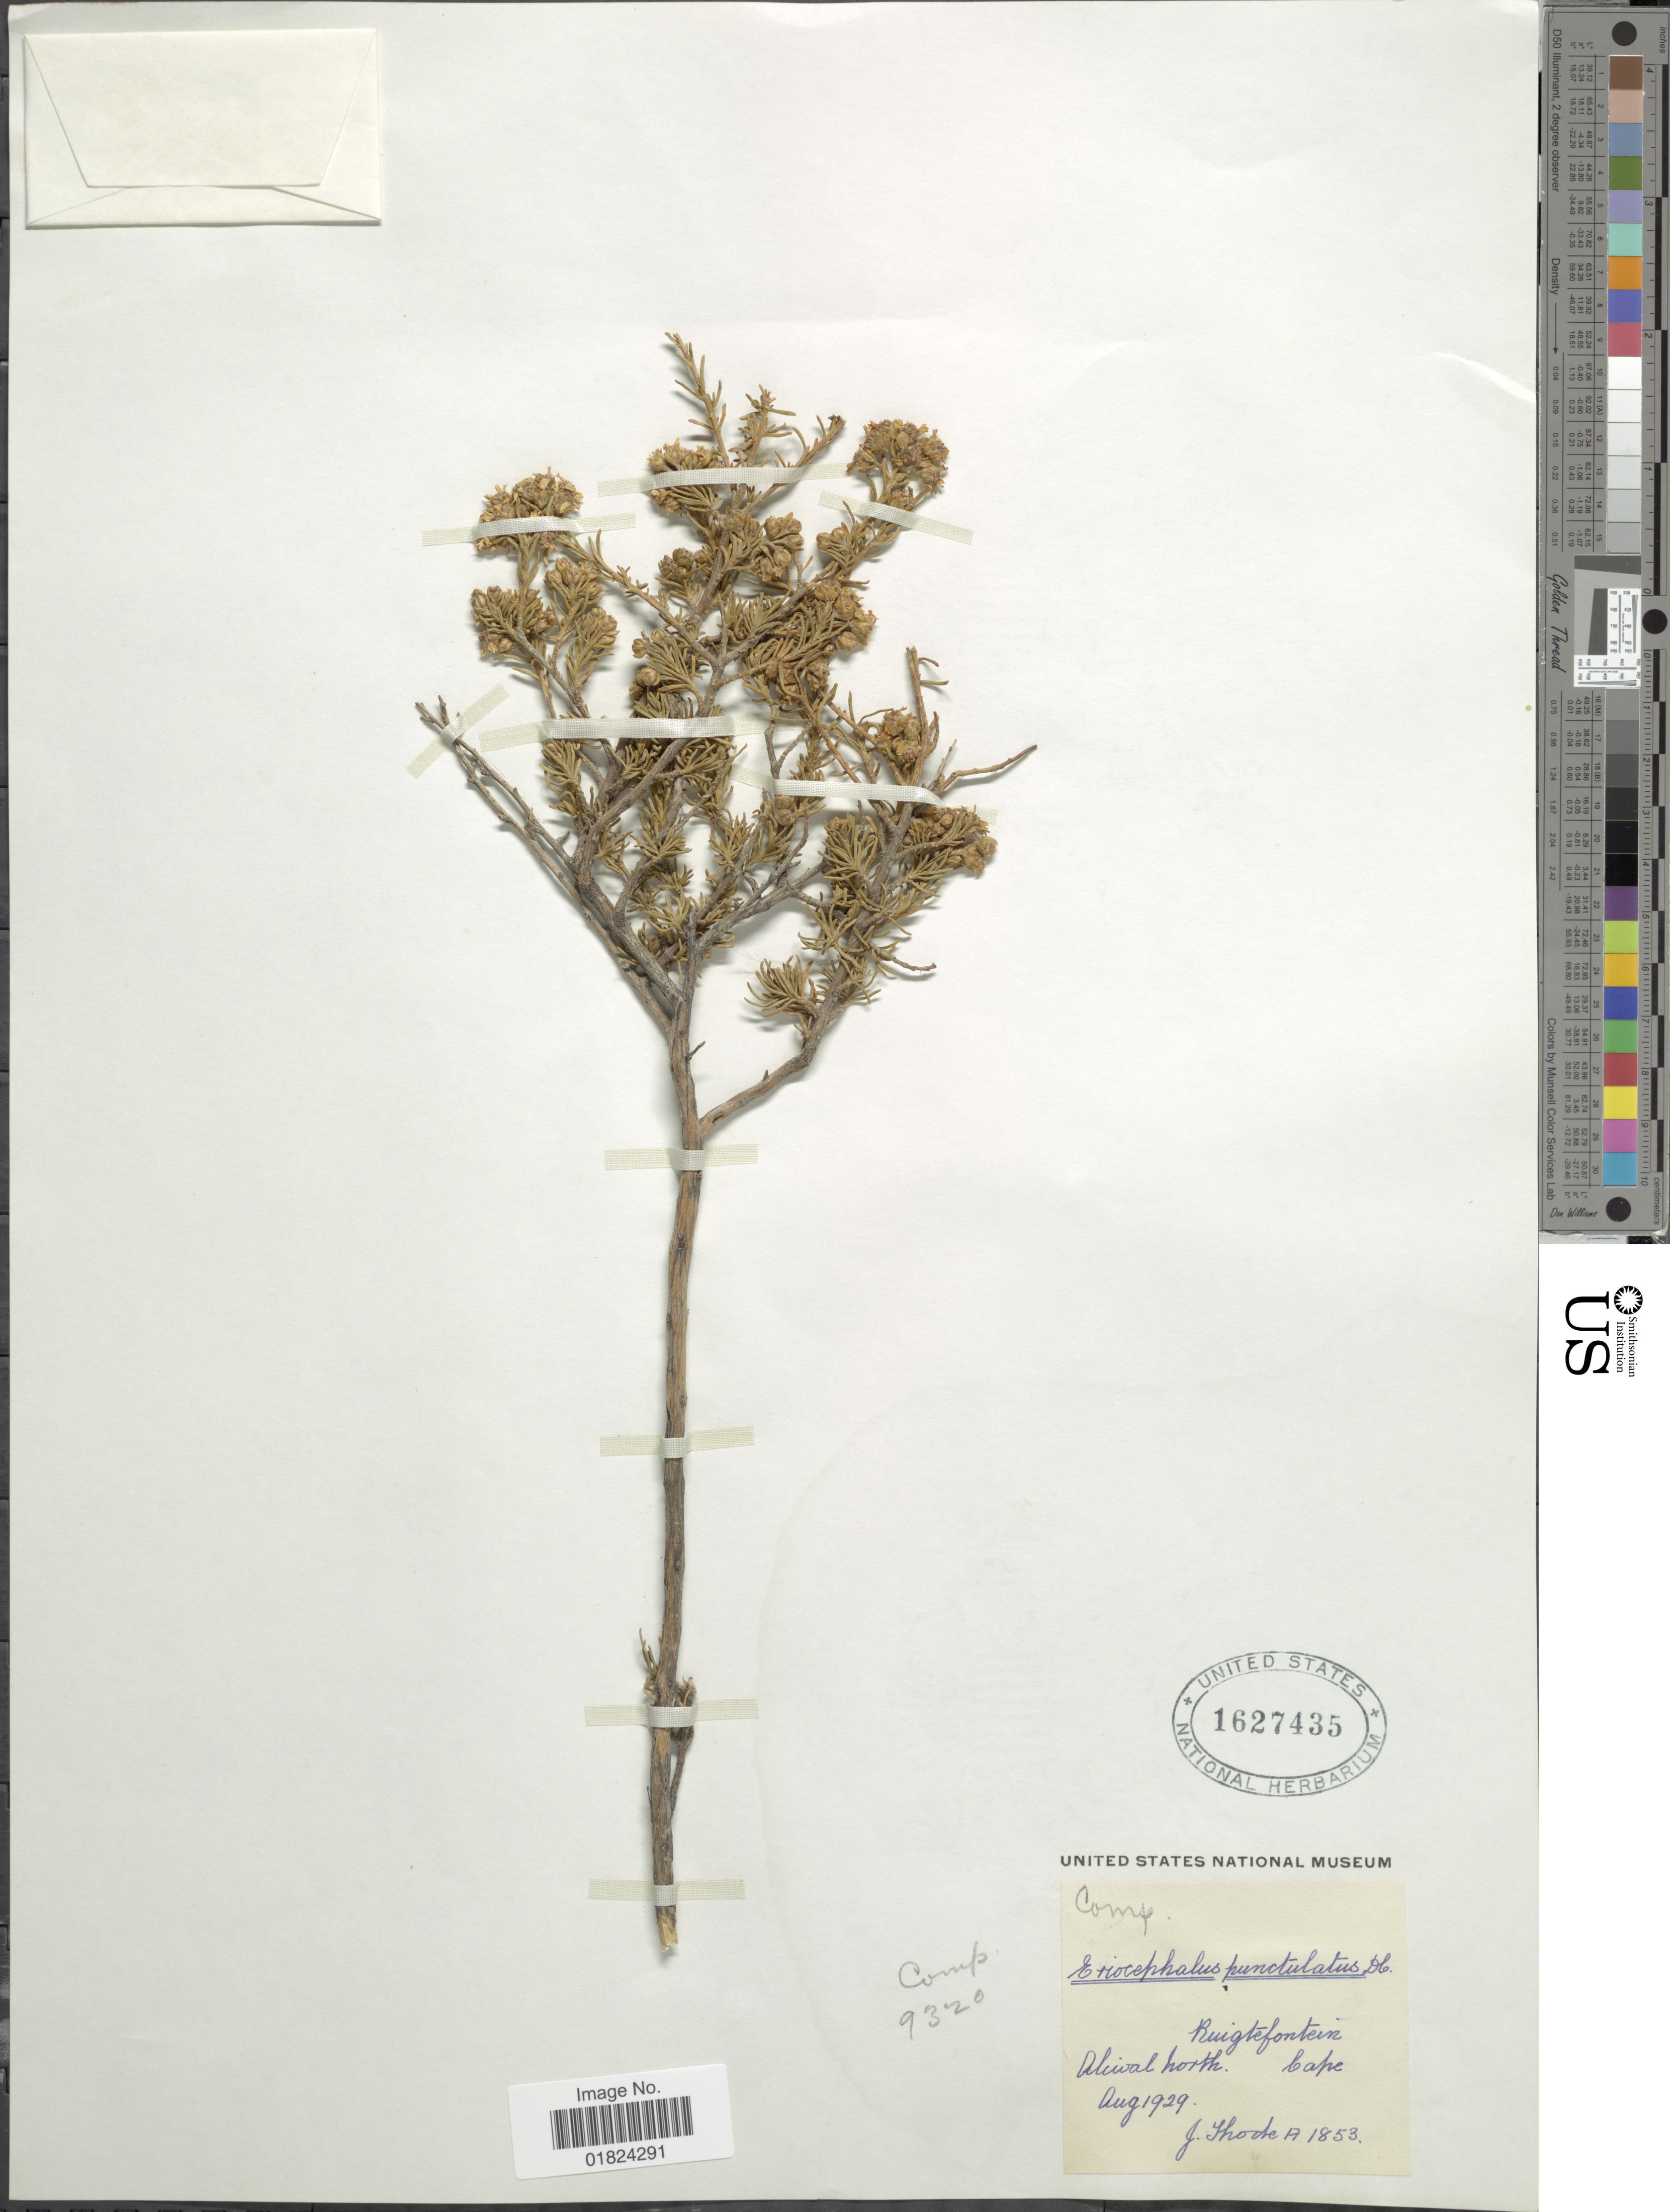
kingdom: Plantae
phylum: Tracheophyta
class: Magnoliopsida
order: Asterales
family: Asteraceae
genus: Eriocephalus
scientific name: Eriocephalus punctulatus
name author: DC.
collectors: J. Thode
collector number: A 1858*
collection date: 1929-08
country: South Africa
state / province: Eastern Cape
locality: Ruigtefontein, Alival north, Cape.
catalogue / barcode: US 1627435